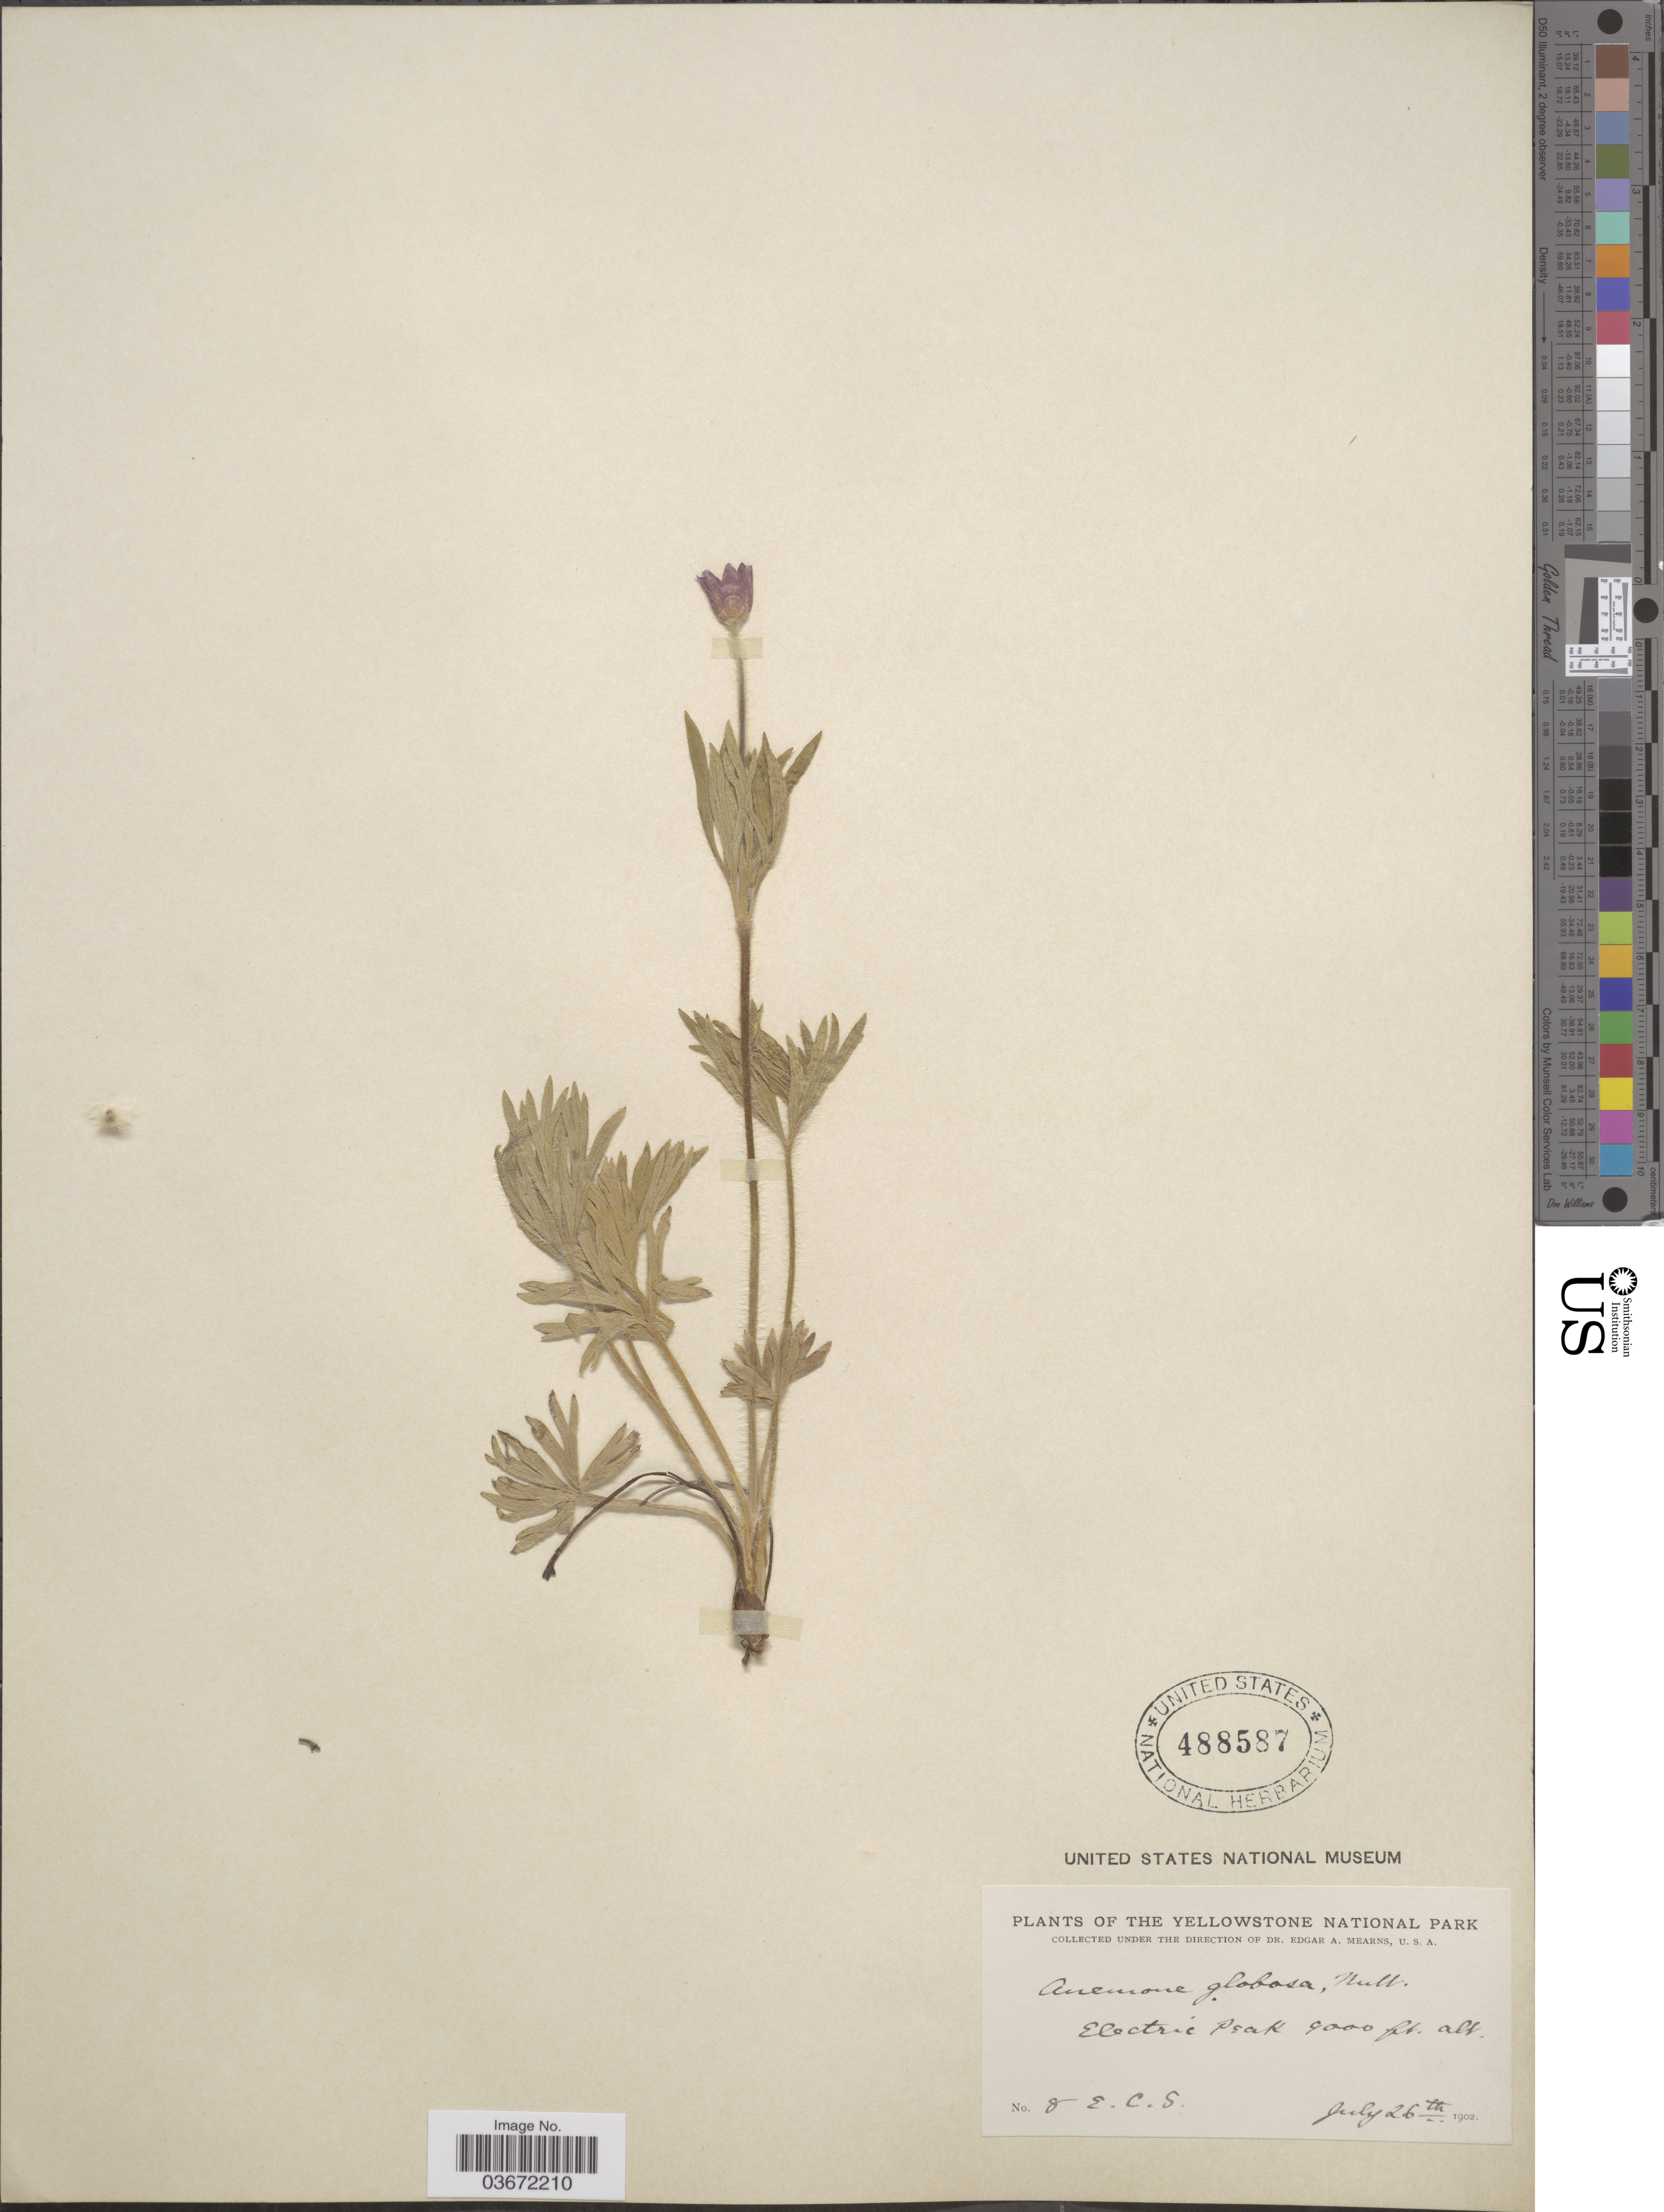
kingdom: Plantae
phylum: Tracheophyta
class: Magnoliopsida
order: Ranunculales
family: Ranunculaceae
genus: Anemone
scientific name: Anemone globosa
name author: (Torr. & A. Gray) Nutt. ex A. Heller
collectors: E. A. Mearns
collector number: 8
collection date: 1902-07-26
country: United States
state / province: Montana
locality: The Yellowstone National Park. Electric Peak.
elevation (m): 2743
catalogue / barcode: US 488587